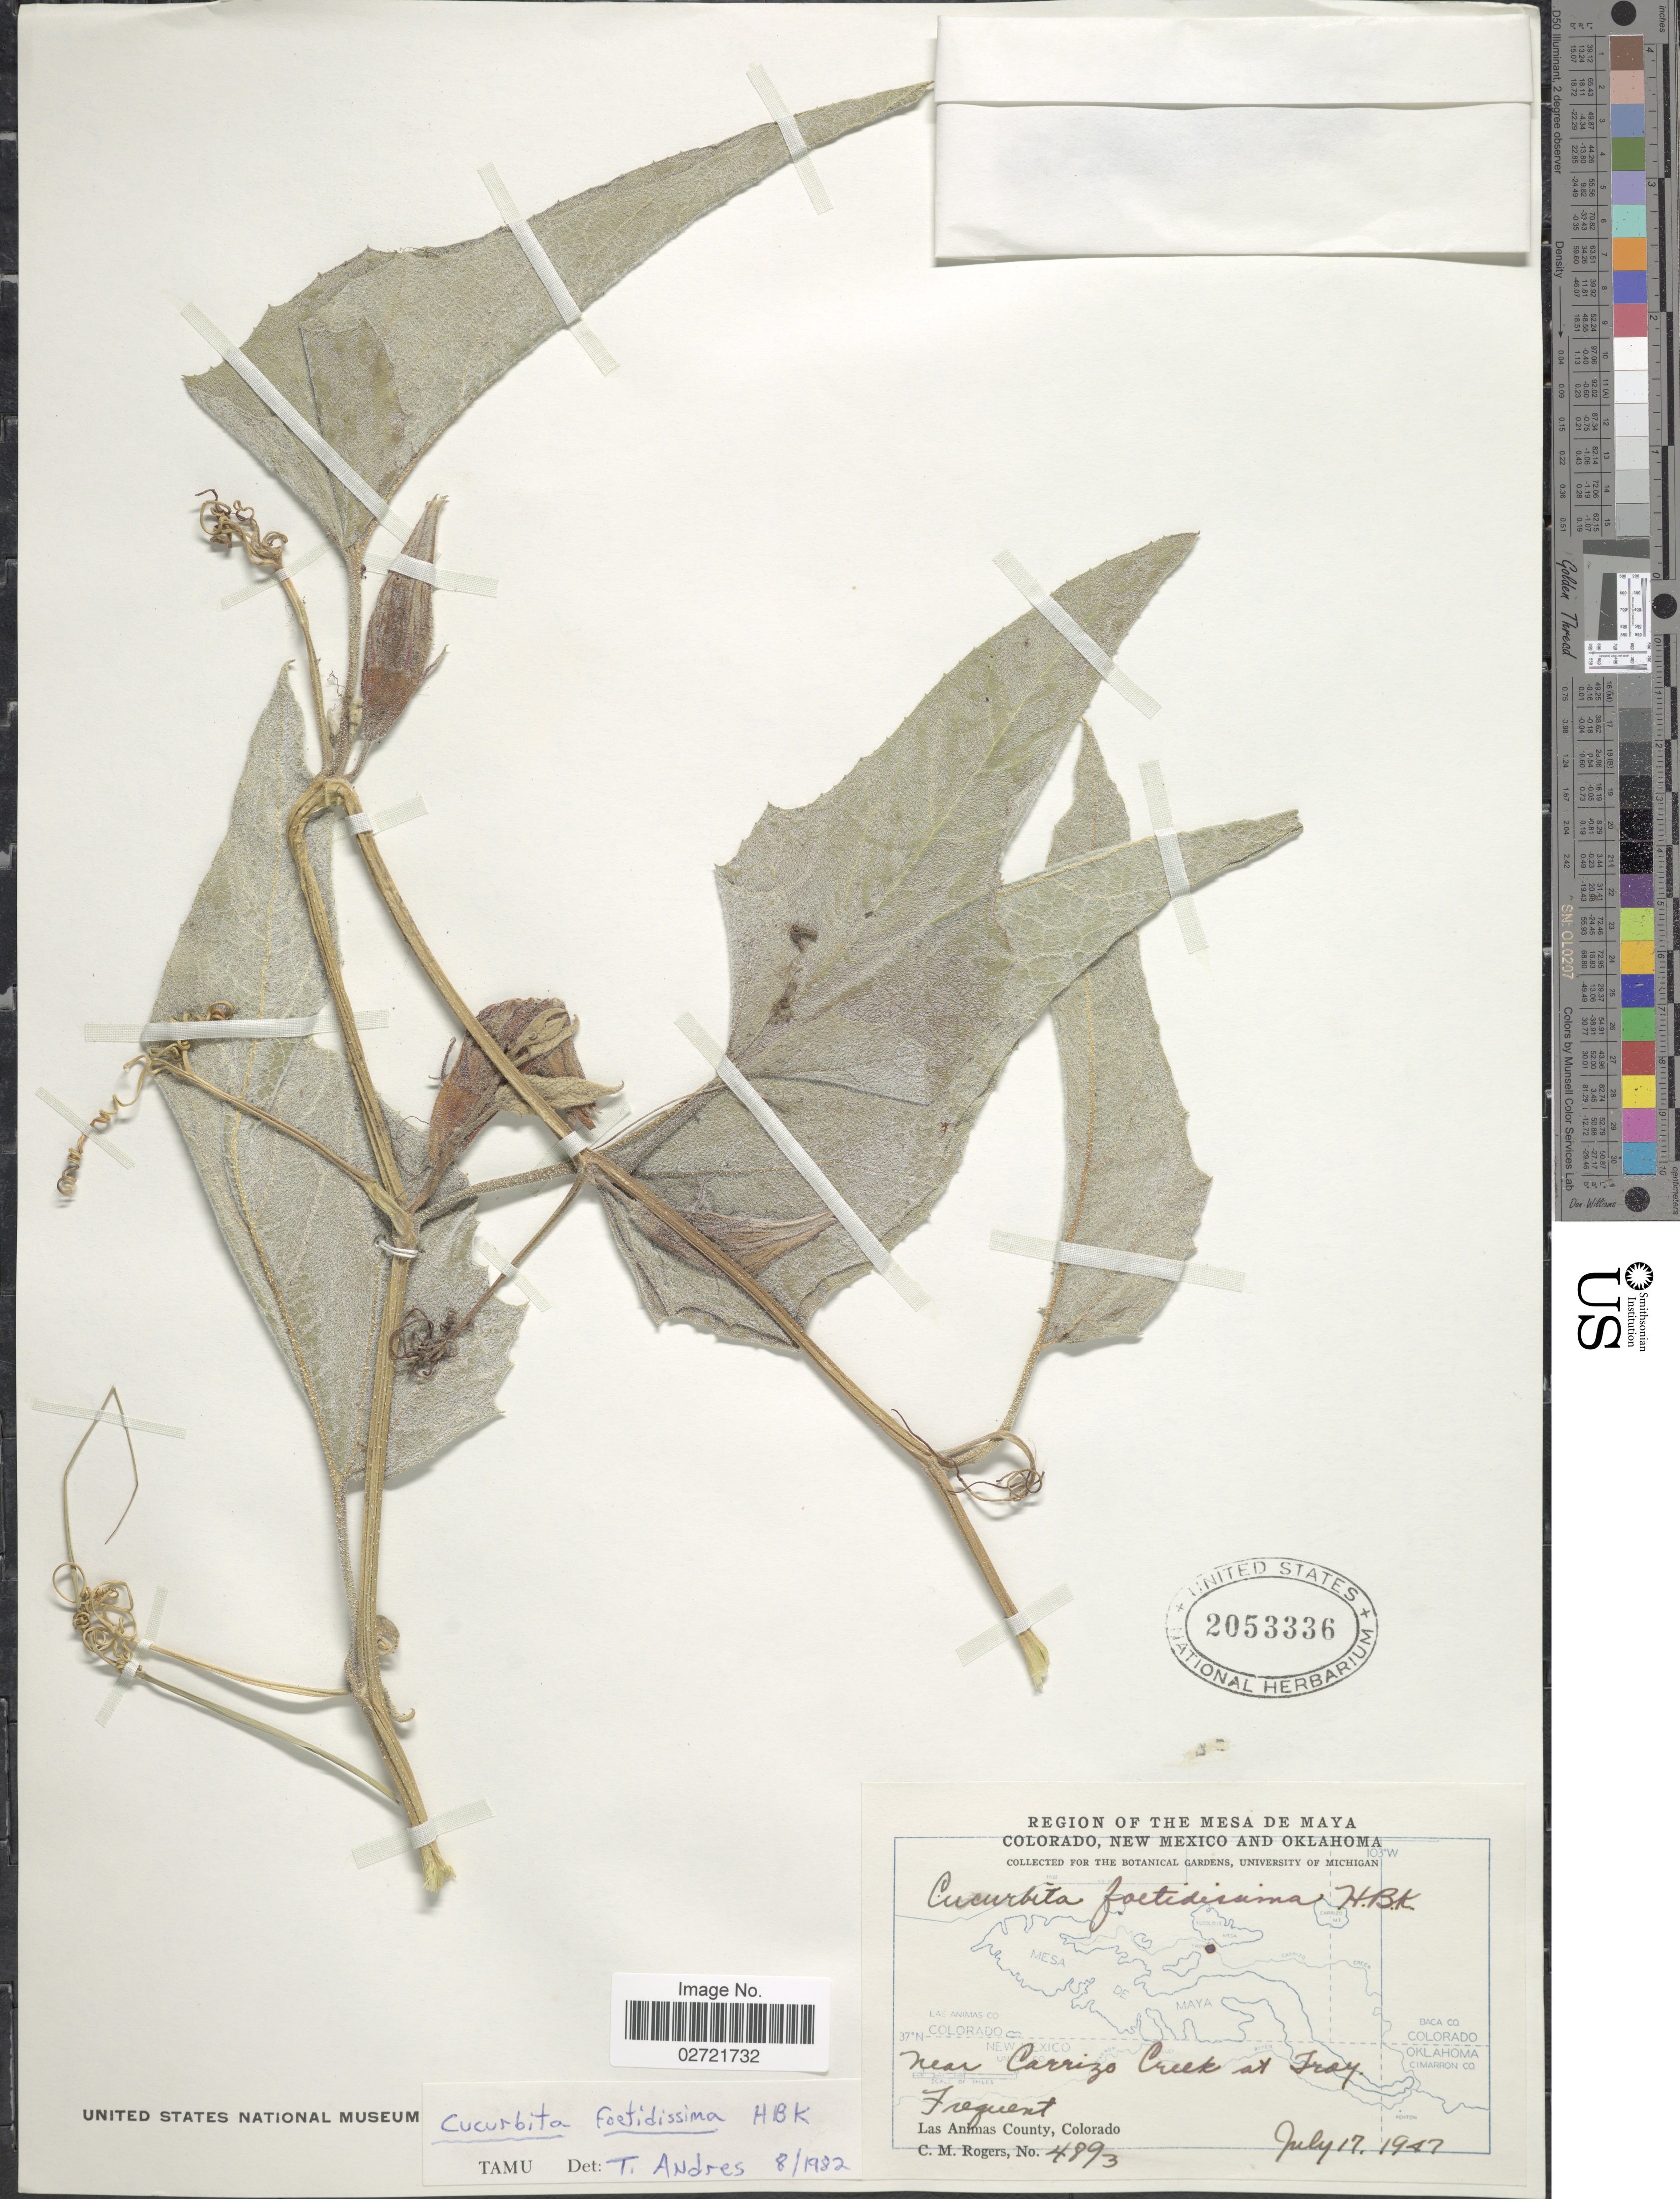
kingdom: Plantae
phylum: Tracheophyta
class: Magnoliopsida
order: Cucurbitales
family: Cucurbitaceae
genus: Cucurbita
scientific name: Cucurbita foetidissima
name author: Kunth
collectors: C. M. Rogers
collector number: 4893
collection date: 1947-07-17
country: United States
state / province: Colorado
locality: Region of The Mesa De Maya Colorado, New Mexico and Oklahoma, Near Carrizo Creek at Troy.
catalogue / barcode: US 2053336